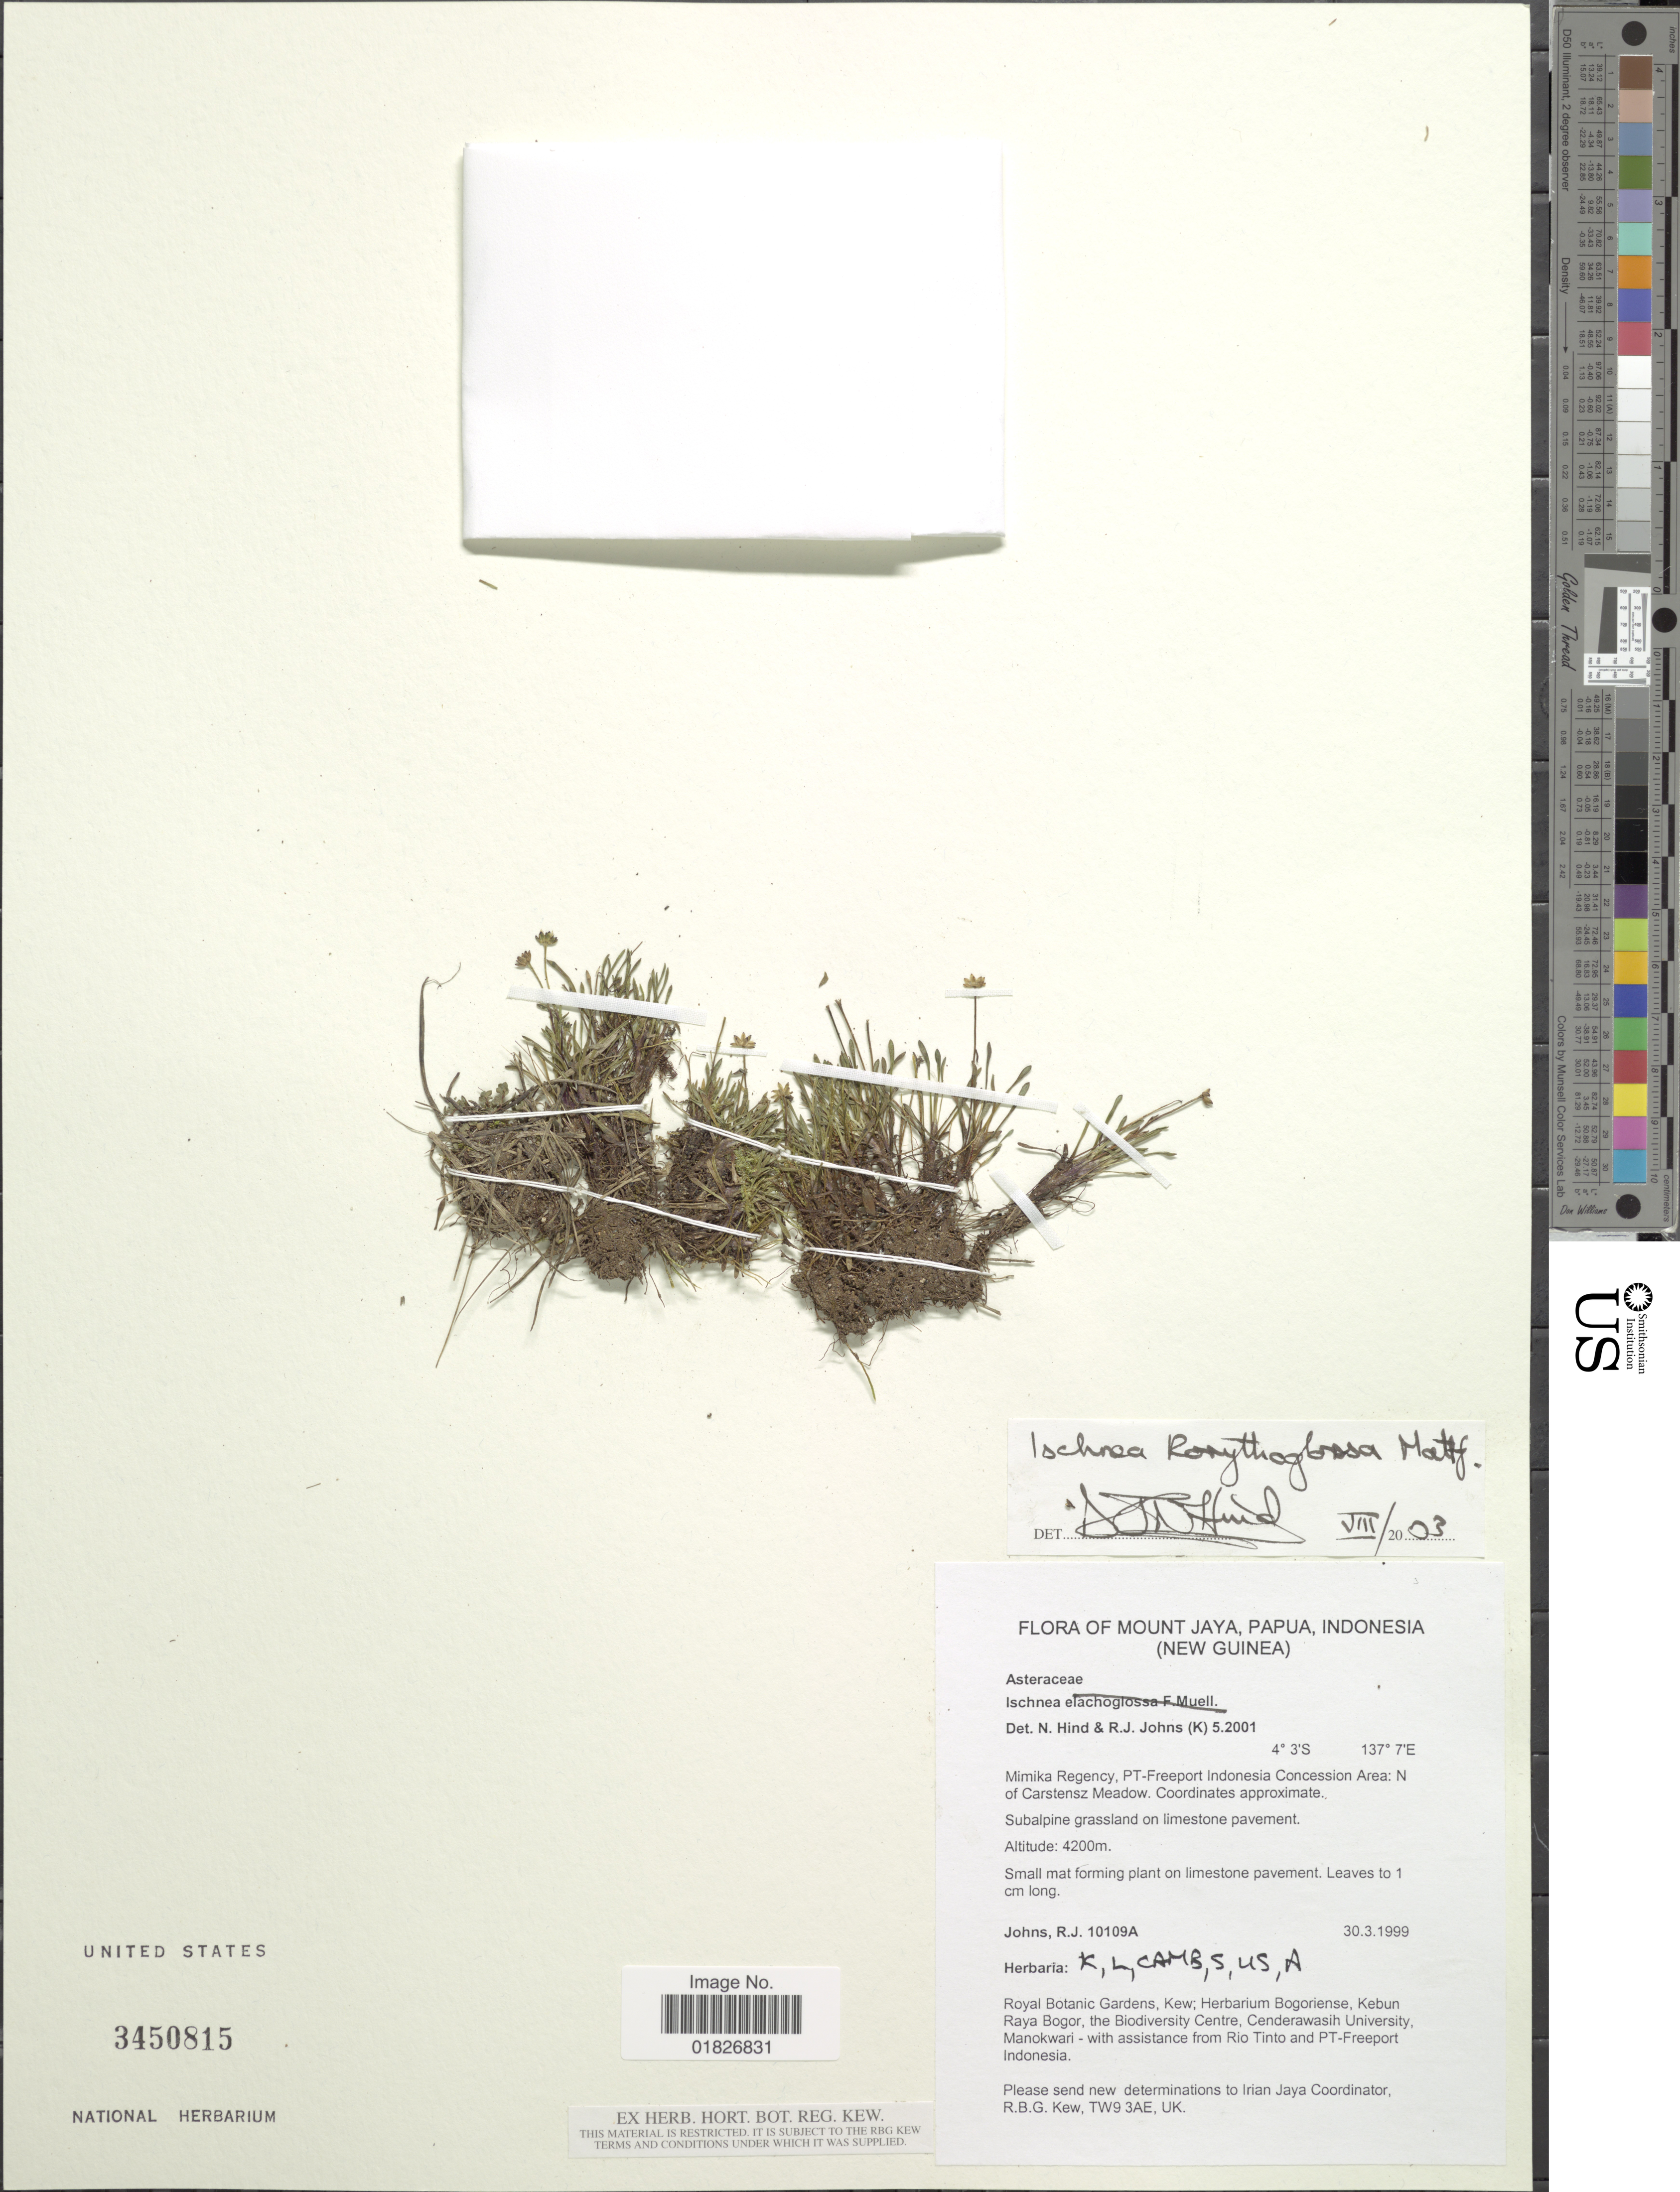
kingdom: Plantae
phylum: Tracheophyta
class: Magnoliopsida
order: Asterales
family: Asteraceae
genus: Ischnea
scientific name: Ischnea korythoglossa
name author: Mattf.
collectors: R. Johns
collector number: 10109A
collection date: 1999-03-30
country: Indonesia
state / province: Papua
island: New Guinea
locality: Mount Jaya (New Guinea), Mimika Regency, PT-Freeport Indonesia Concession Area, N of Carstensz Meadow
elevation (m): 4200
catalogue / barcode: US 3450815